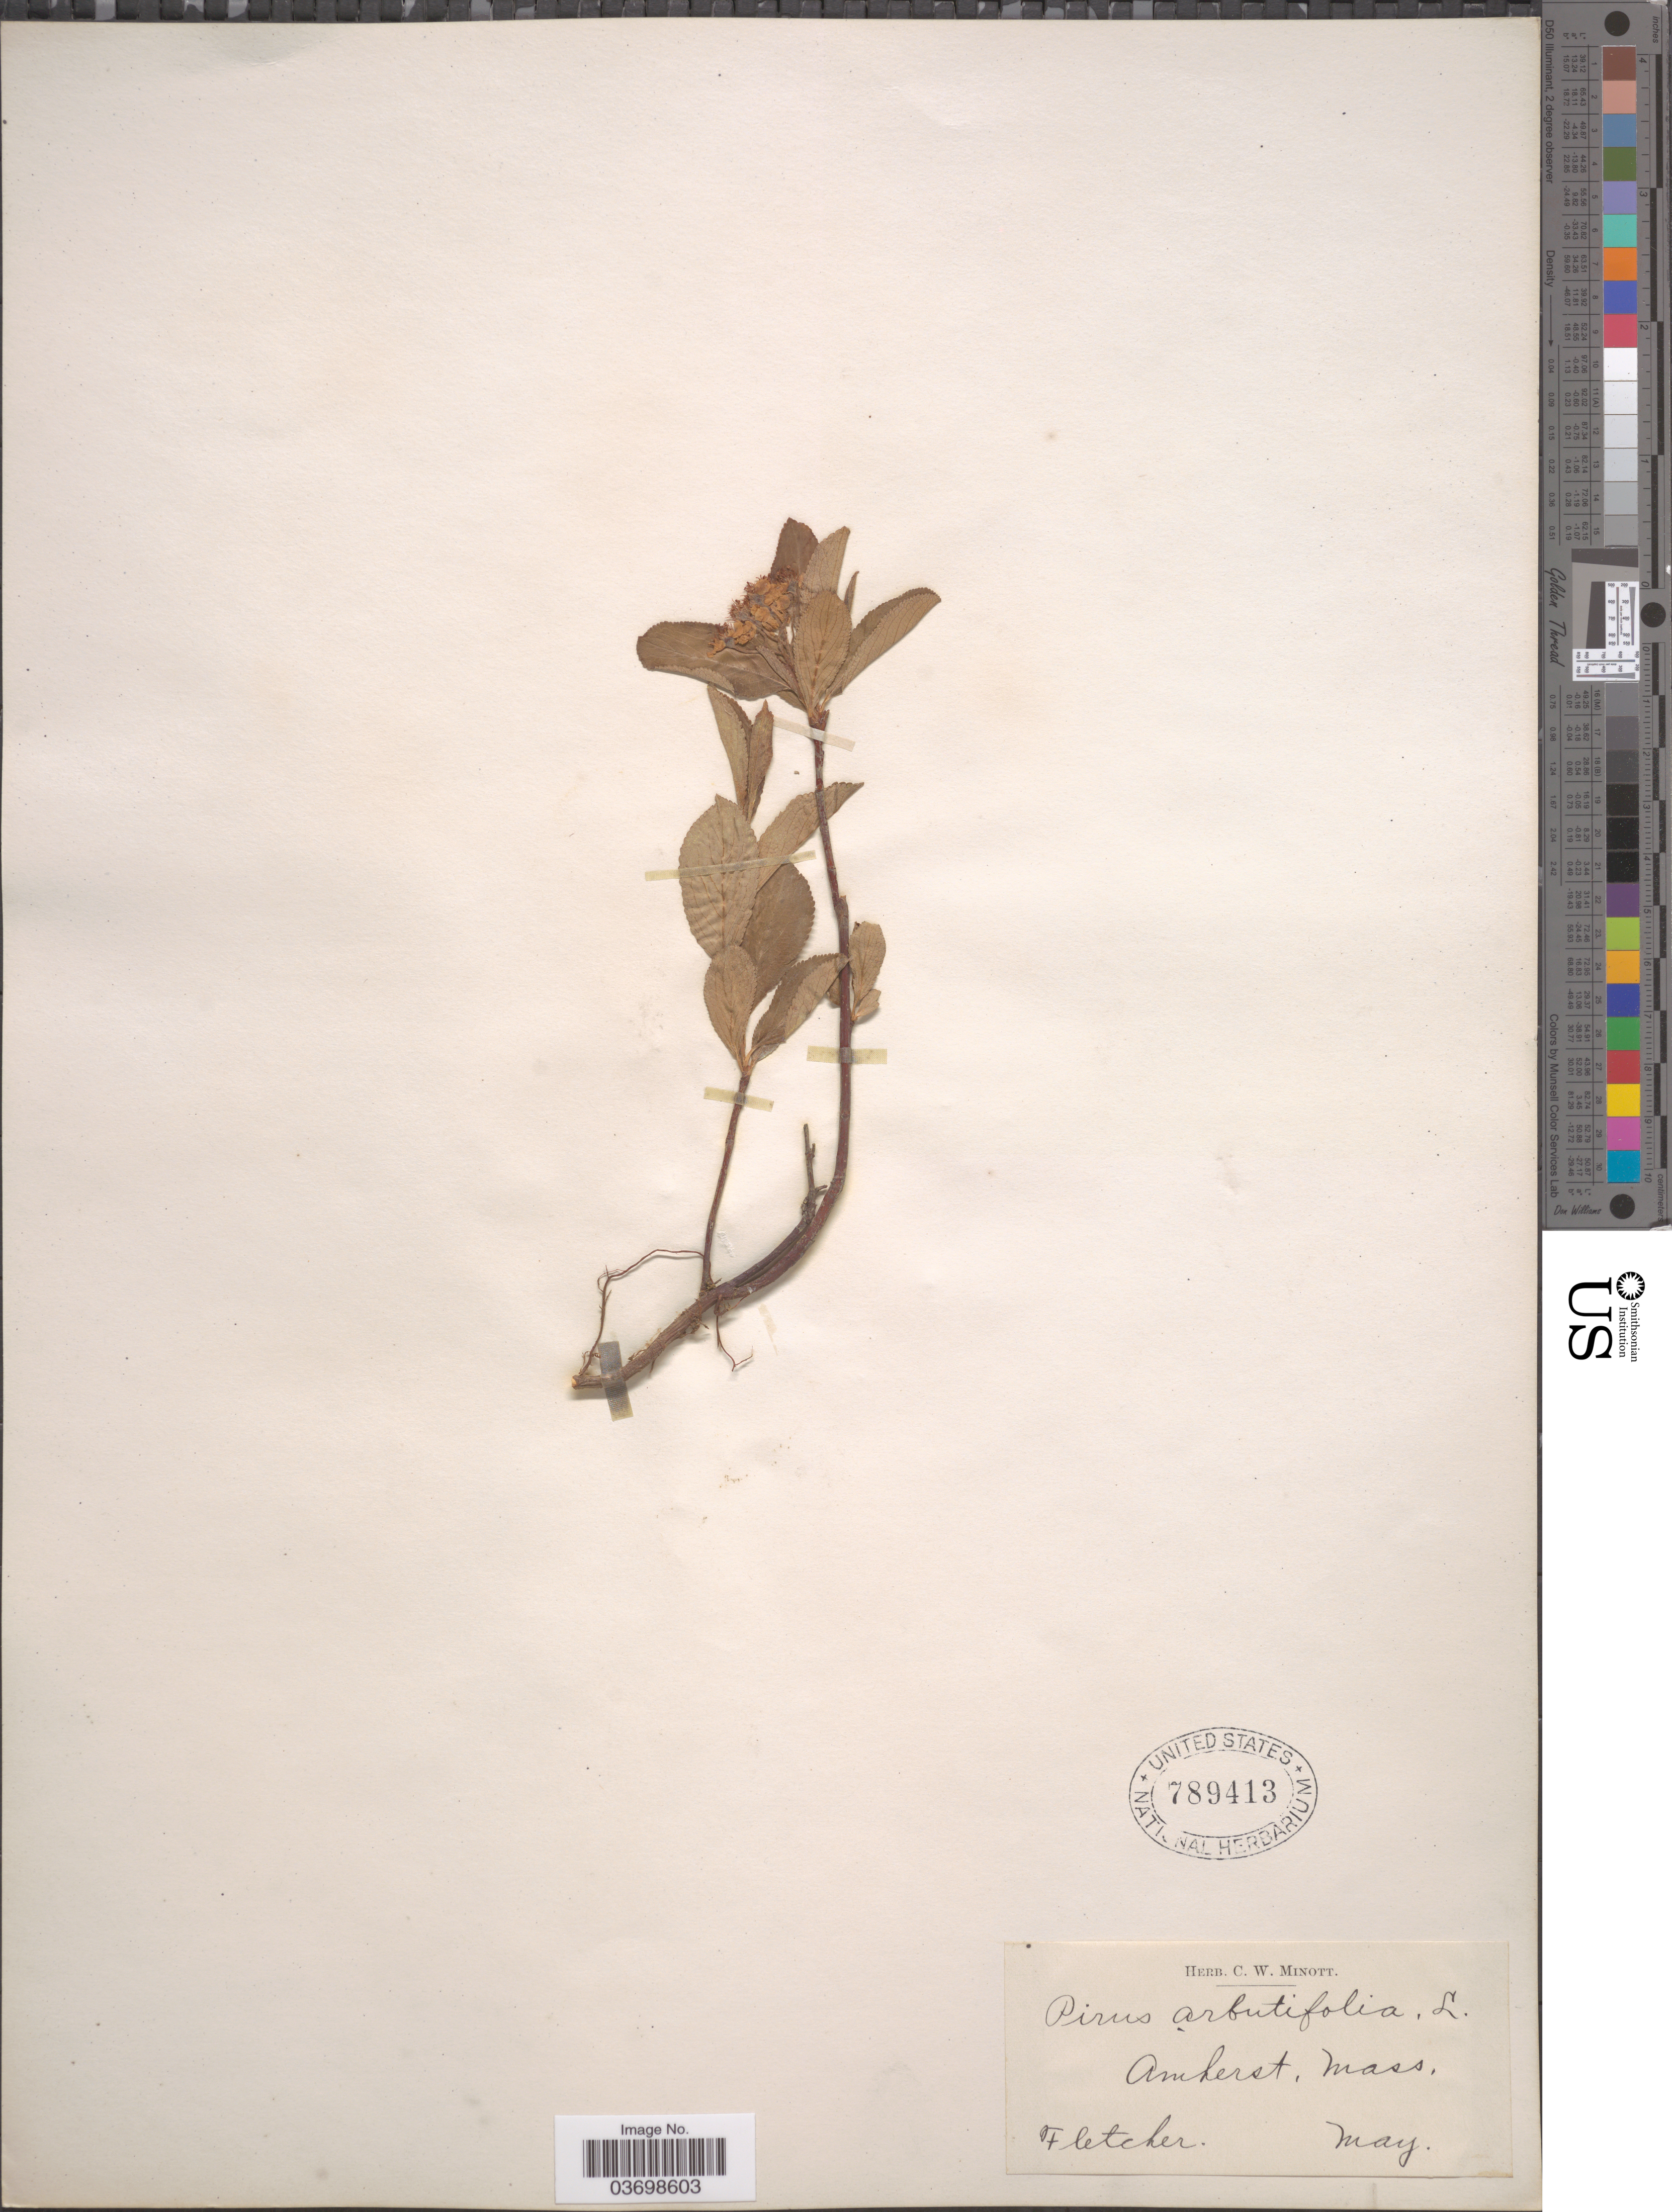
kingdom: Plantae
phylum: Tracheophyta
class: Magnoliopsida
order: Rosales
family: Rosaceae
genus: Aronia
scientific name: Aronia x prunifolia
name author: (Marshall) Rehder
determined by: Strong, M. T., (US), Smithsonian Institution - National Museum of Natural History (UNITED STATES)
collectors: -. Fletcher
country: United States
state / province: Massachusetts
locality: Amherst.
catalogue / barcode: US 789413